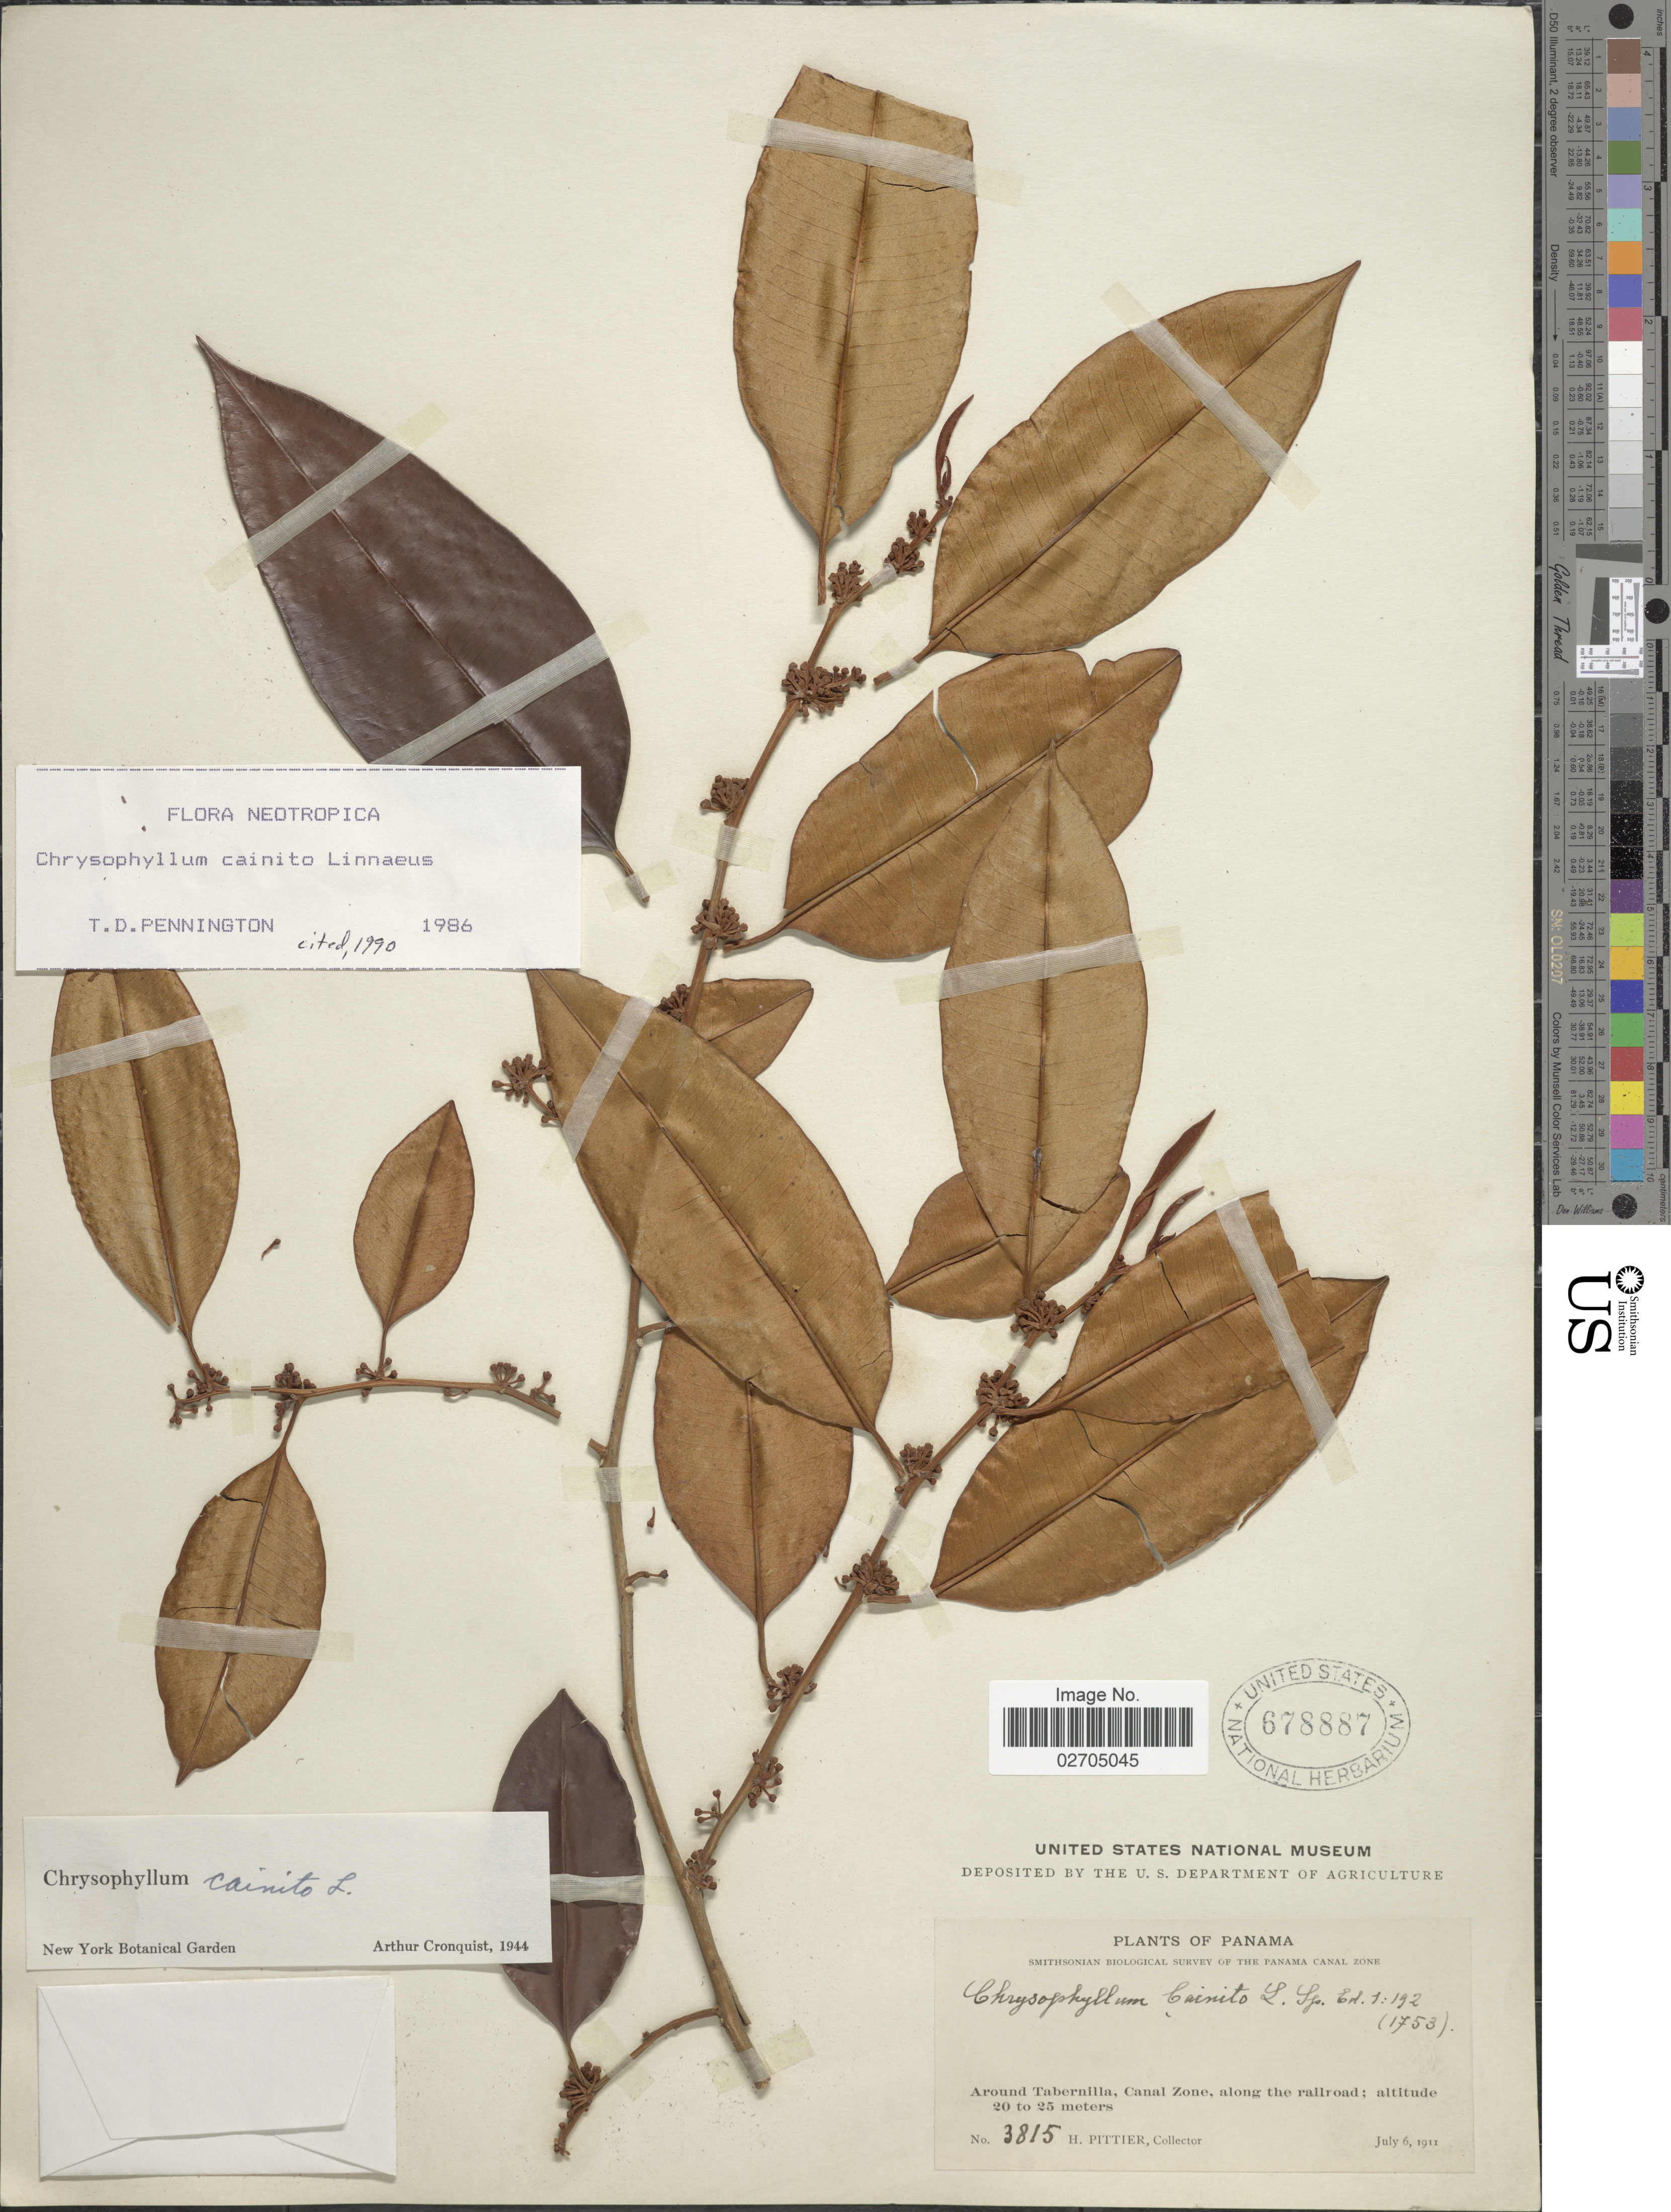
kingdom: Plantae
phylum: Tracheophyta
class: Magnoliopsida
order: Ericales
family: Sapotaceae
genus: Chrysophyllum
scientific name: Chrysophyllum cainito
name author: L.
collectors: H. F. Pittier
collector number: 3815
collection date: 1911-07-06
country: Panama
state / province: Colón / Panamá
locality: The Panama Canal Zone, Around Tabernilla, Canal Zone, along the railroad.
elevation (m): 20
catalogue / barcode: US 678887